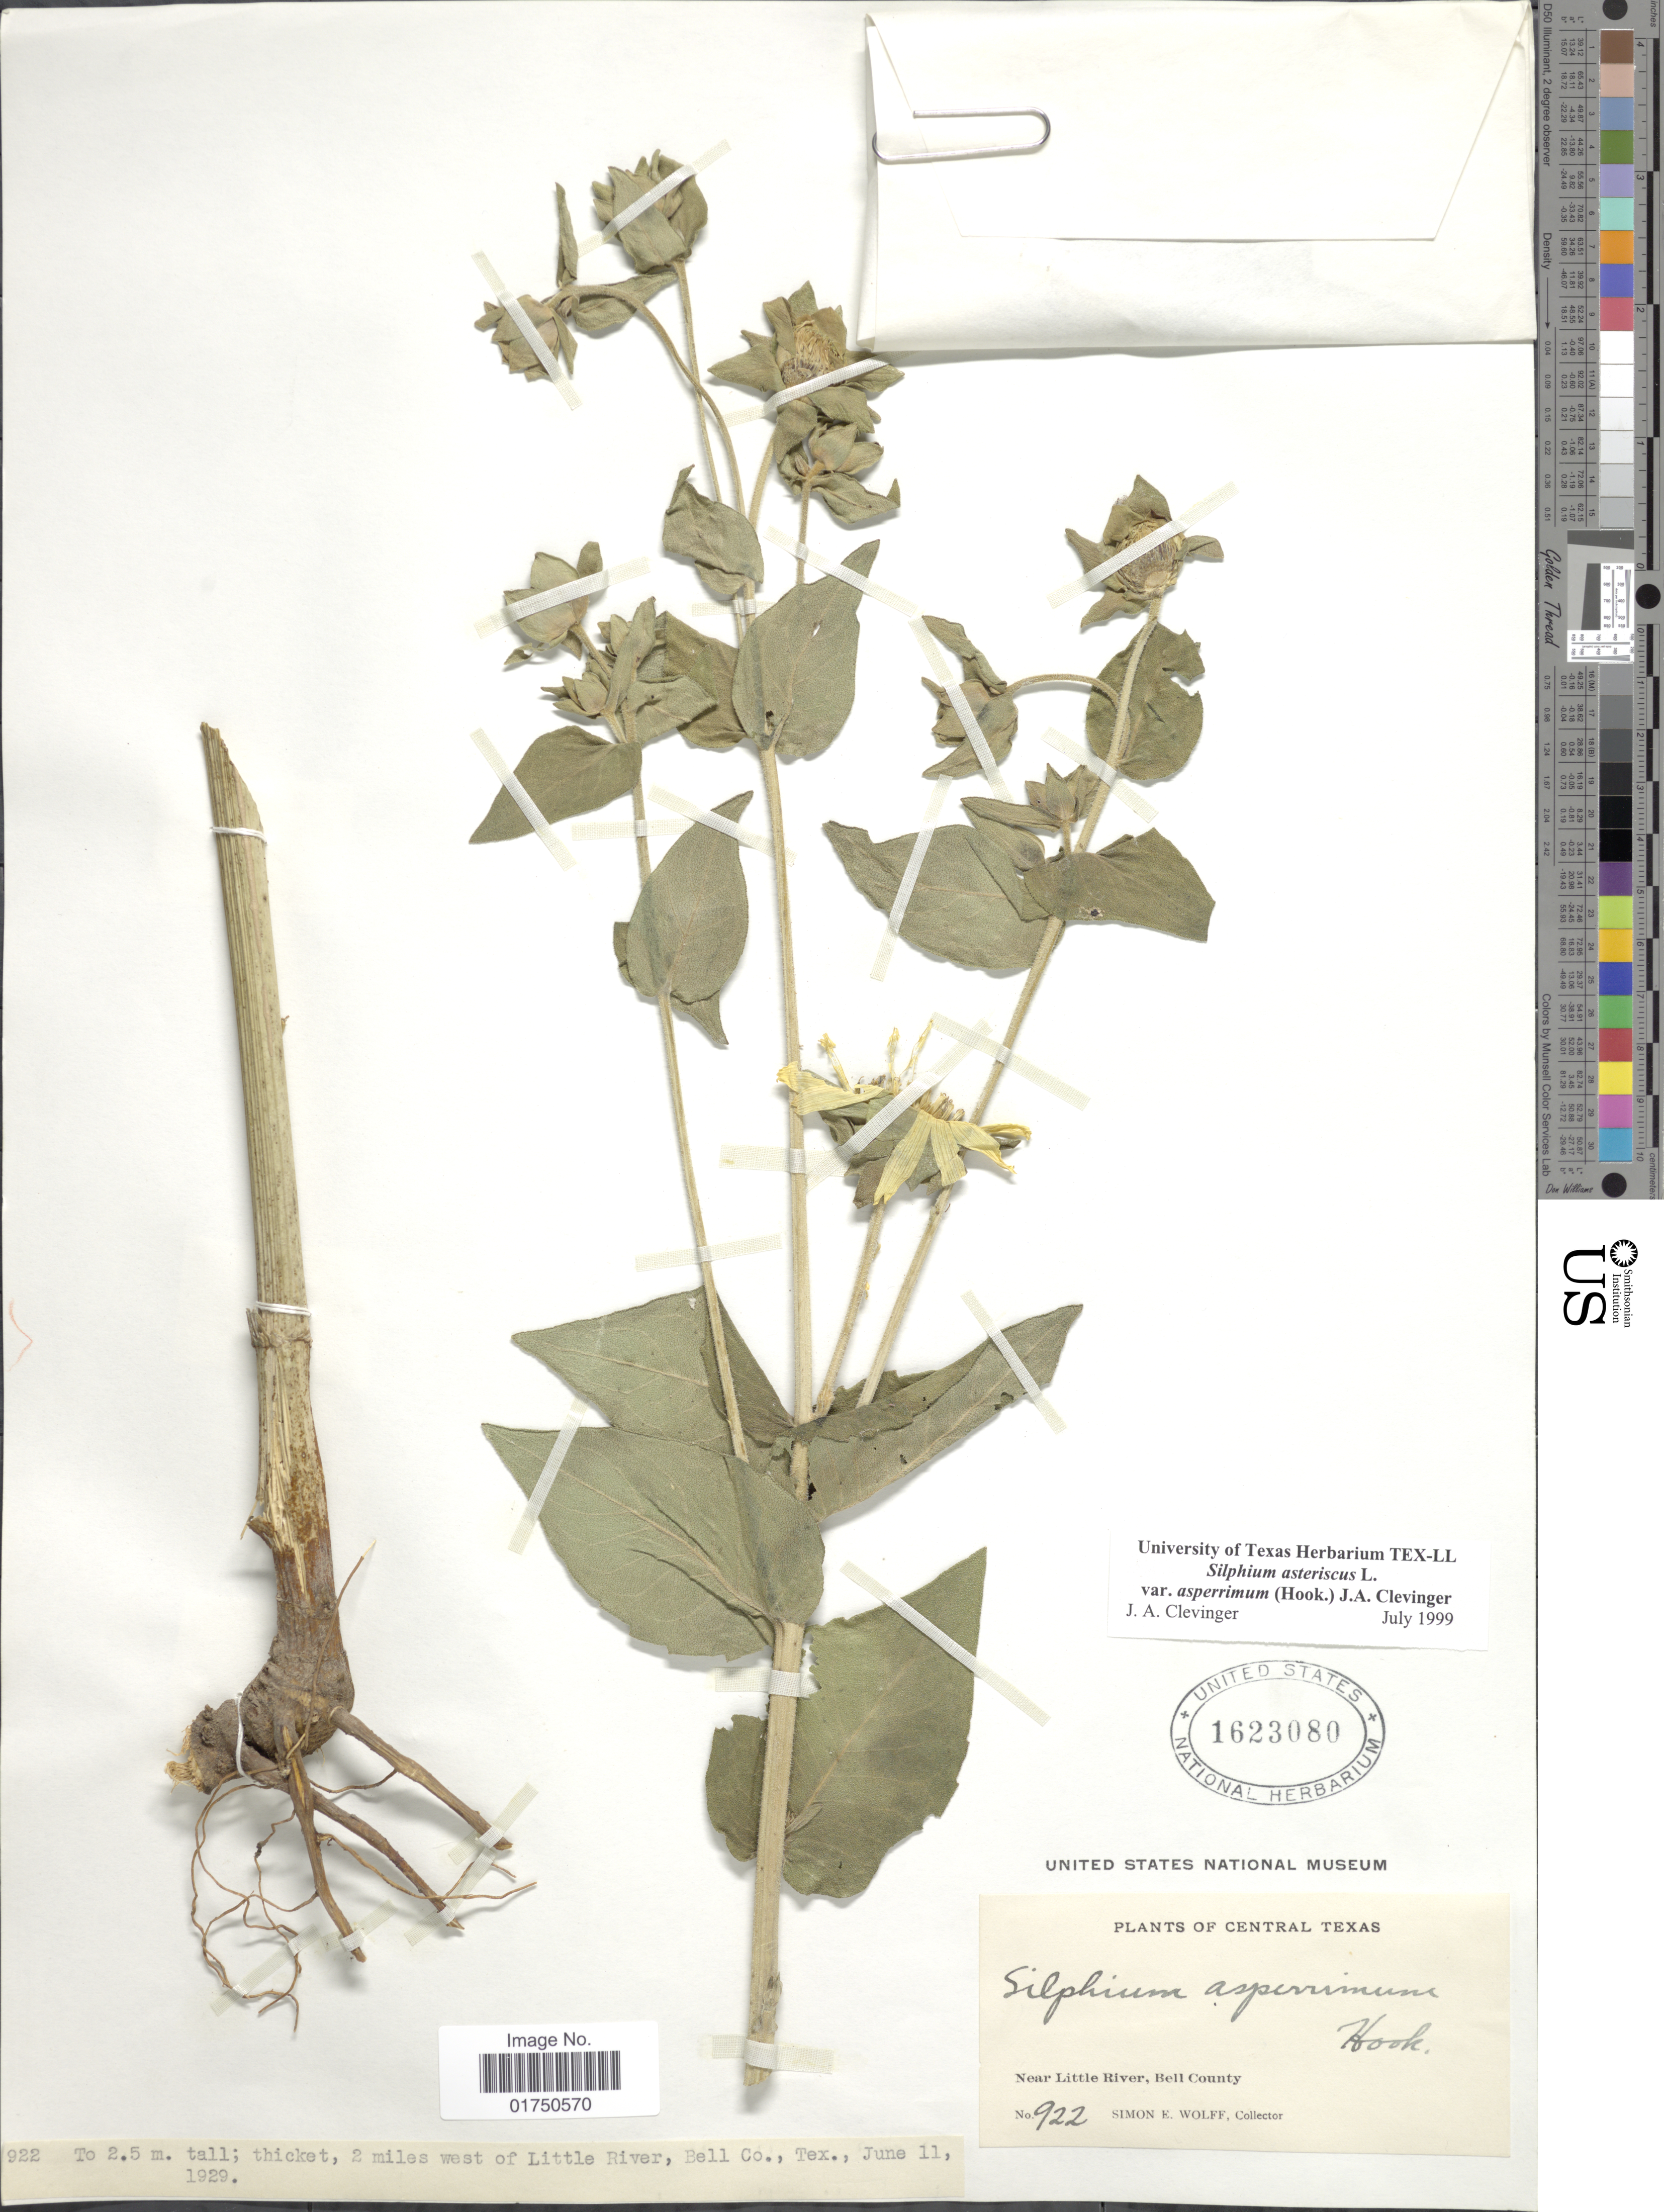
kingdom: Plantae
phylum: Tracheophyta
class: Magnoliopsida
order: Asterales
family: Asteraceae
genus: Silphium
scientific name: Silphium asteriscus var. asperrimum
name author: (Hook.) Clevinger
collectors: S. E. Wolff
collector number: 922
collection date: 1929-06-11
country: United States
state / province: Texas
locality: Near Little River, Bell County. 2 miles west of little River, Bell Co., Tex.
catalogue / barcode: US 1623080